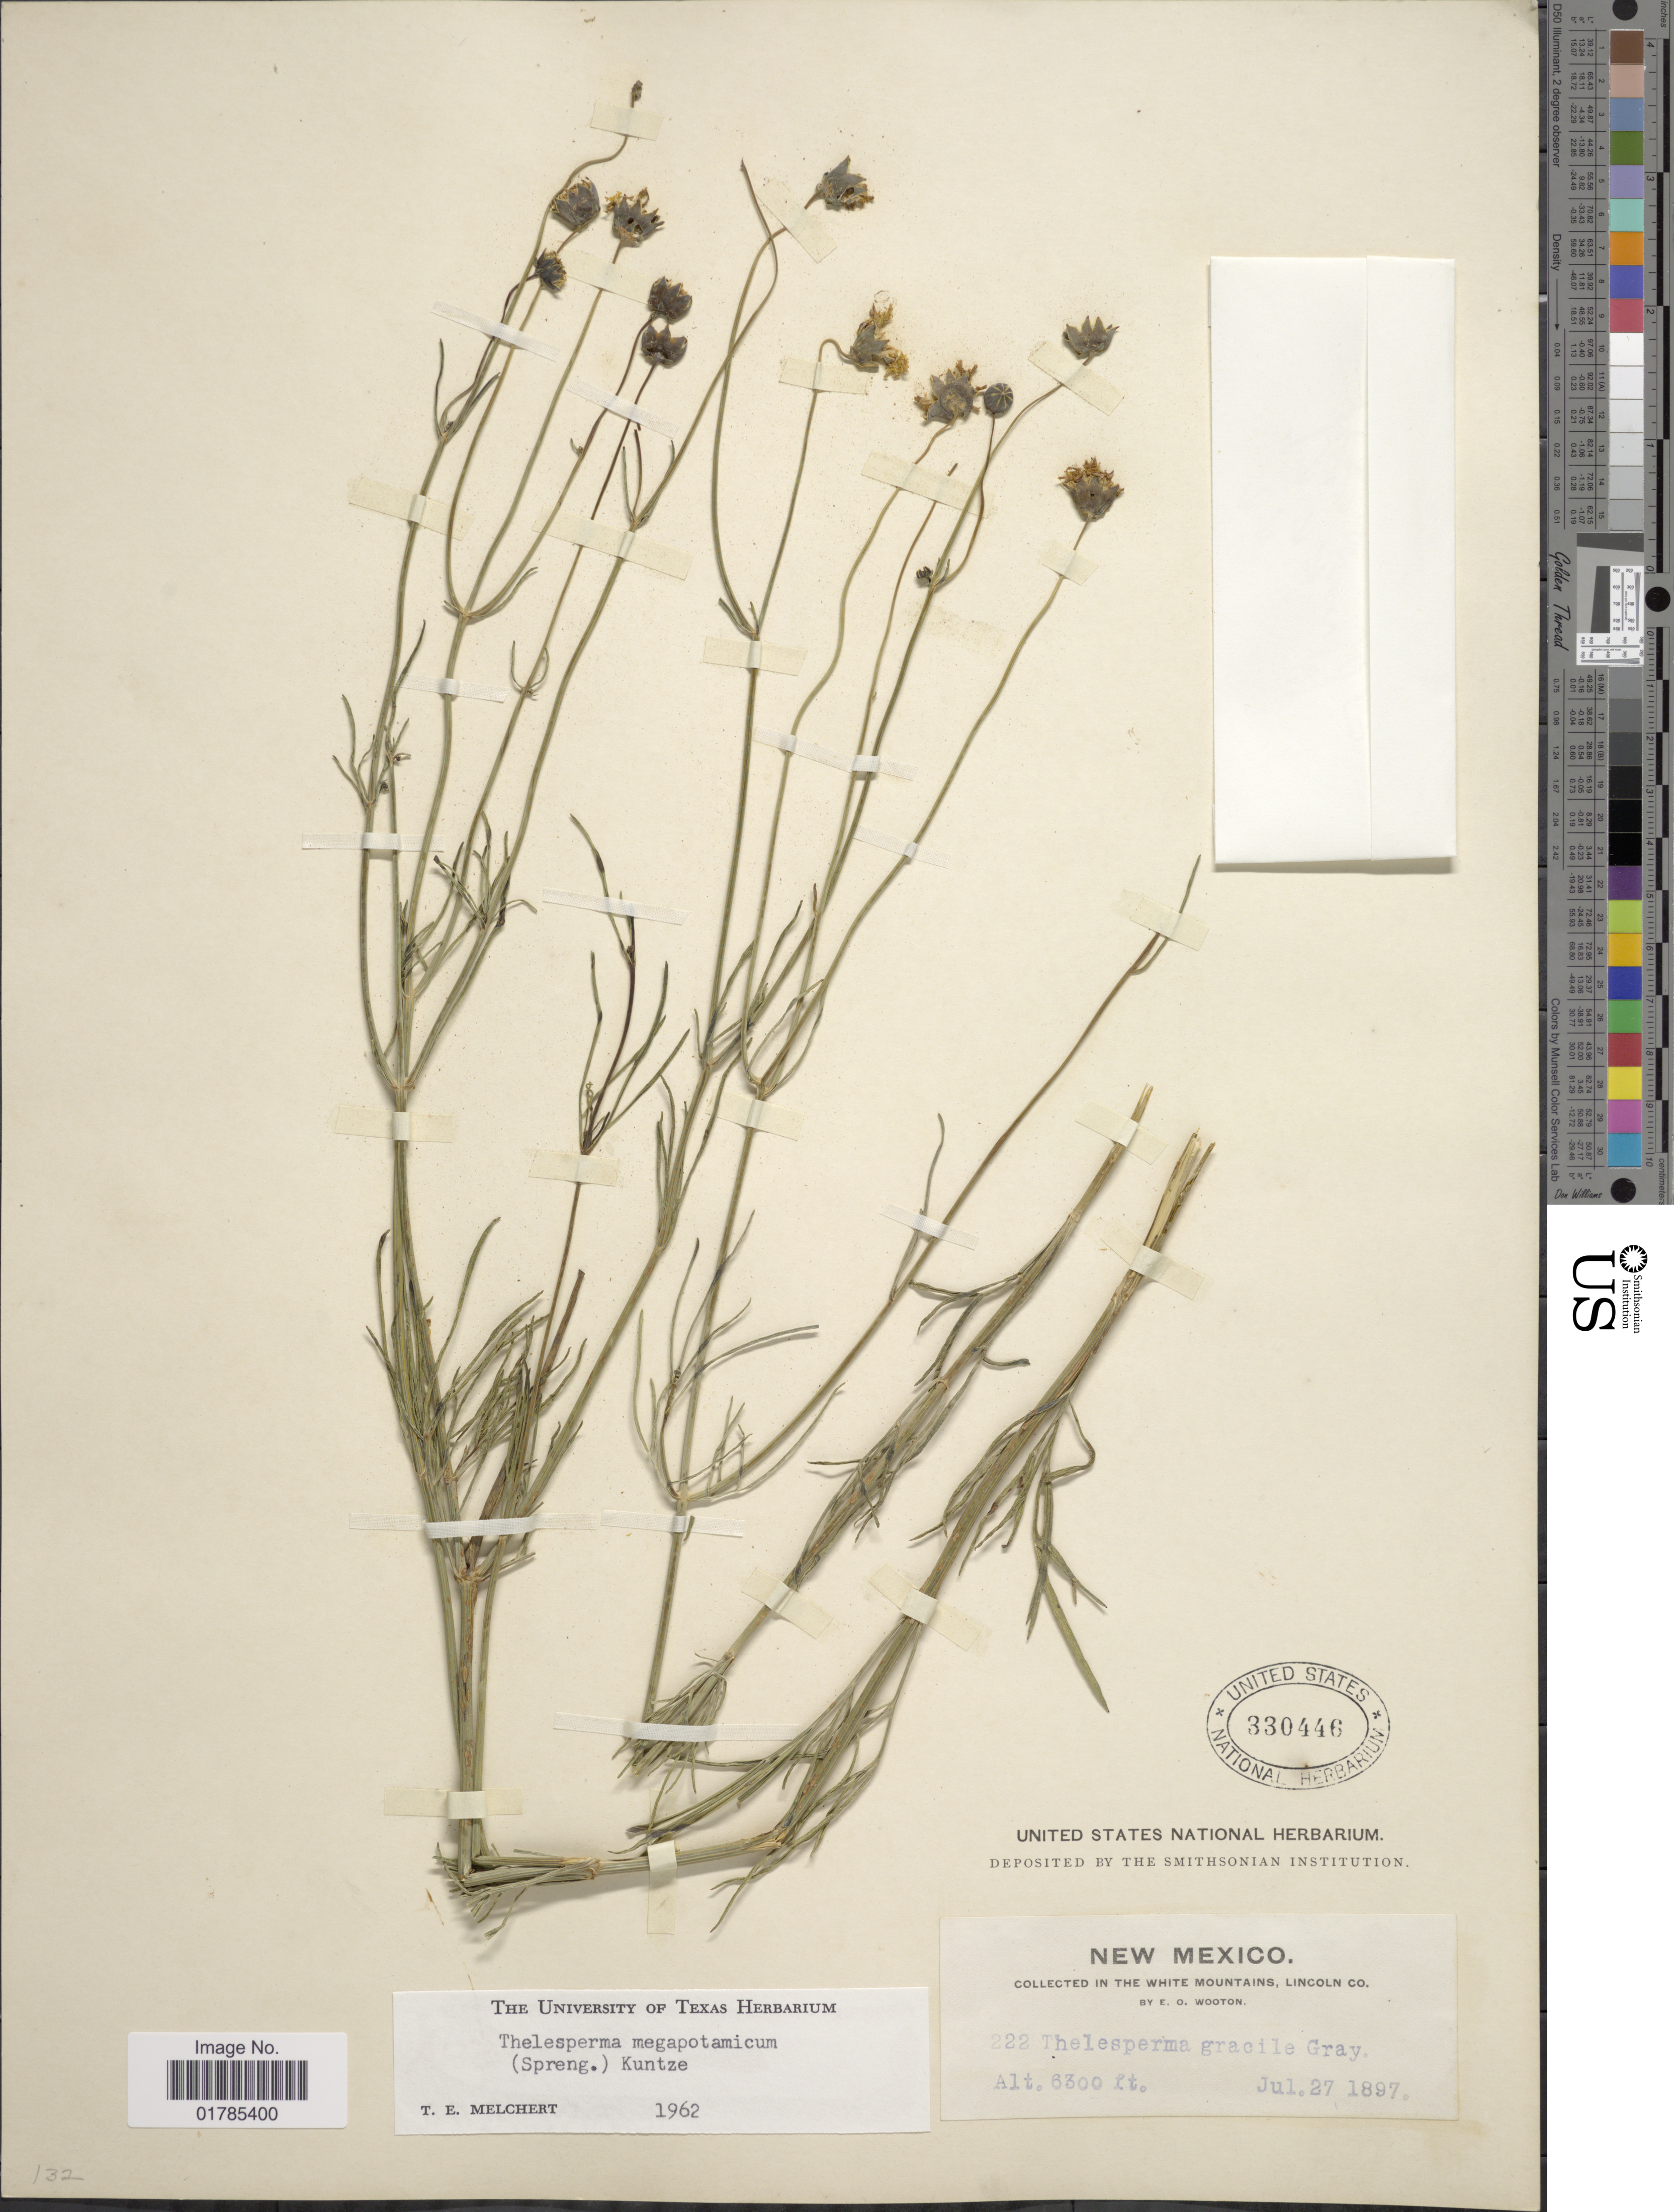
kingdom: Plantae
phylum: Tracheophyta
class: Magnoliopsida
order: Asterales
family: Asteraceae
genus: Thelesperma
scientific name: Thelesperma megapotamicum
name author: (Spreng.) Herter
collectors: E. O. Wooton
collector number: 222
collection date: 1897-07-27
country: United States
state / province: New Mexico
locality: White Mountains, Lincoln Co.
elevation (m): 1920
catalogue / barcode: US 330446